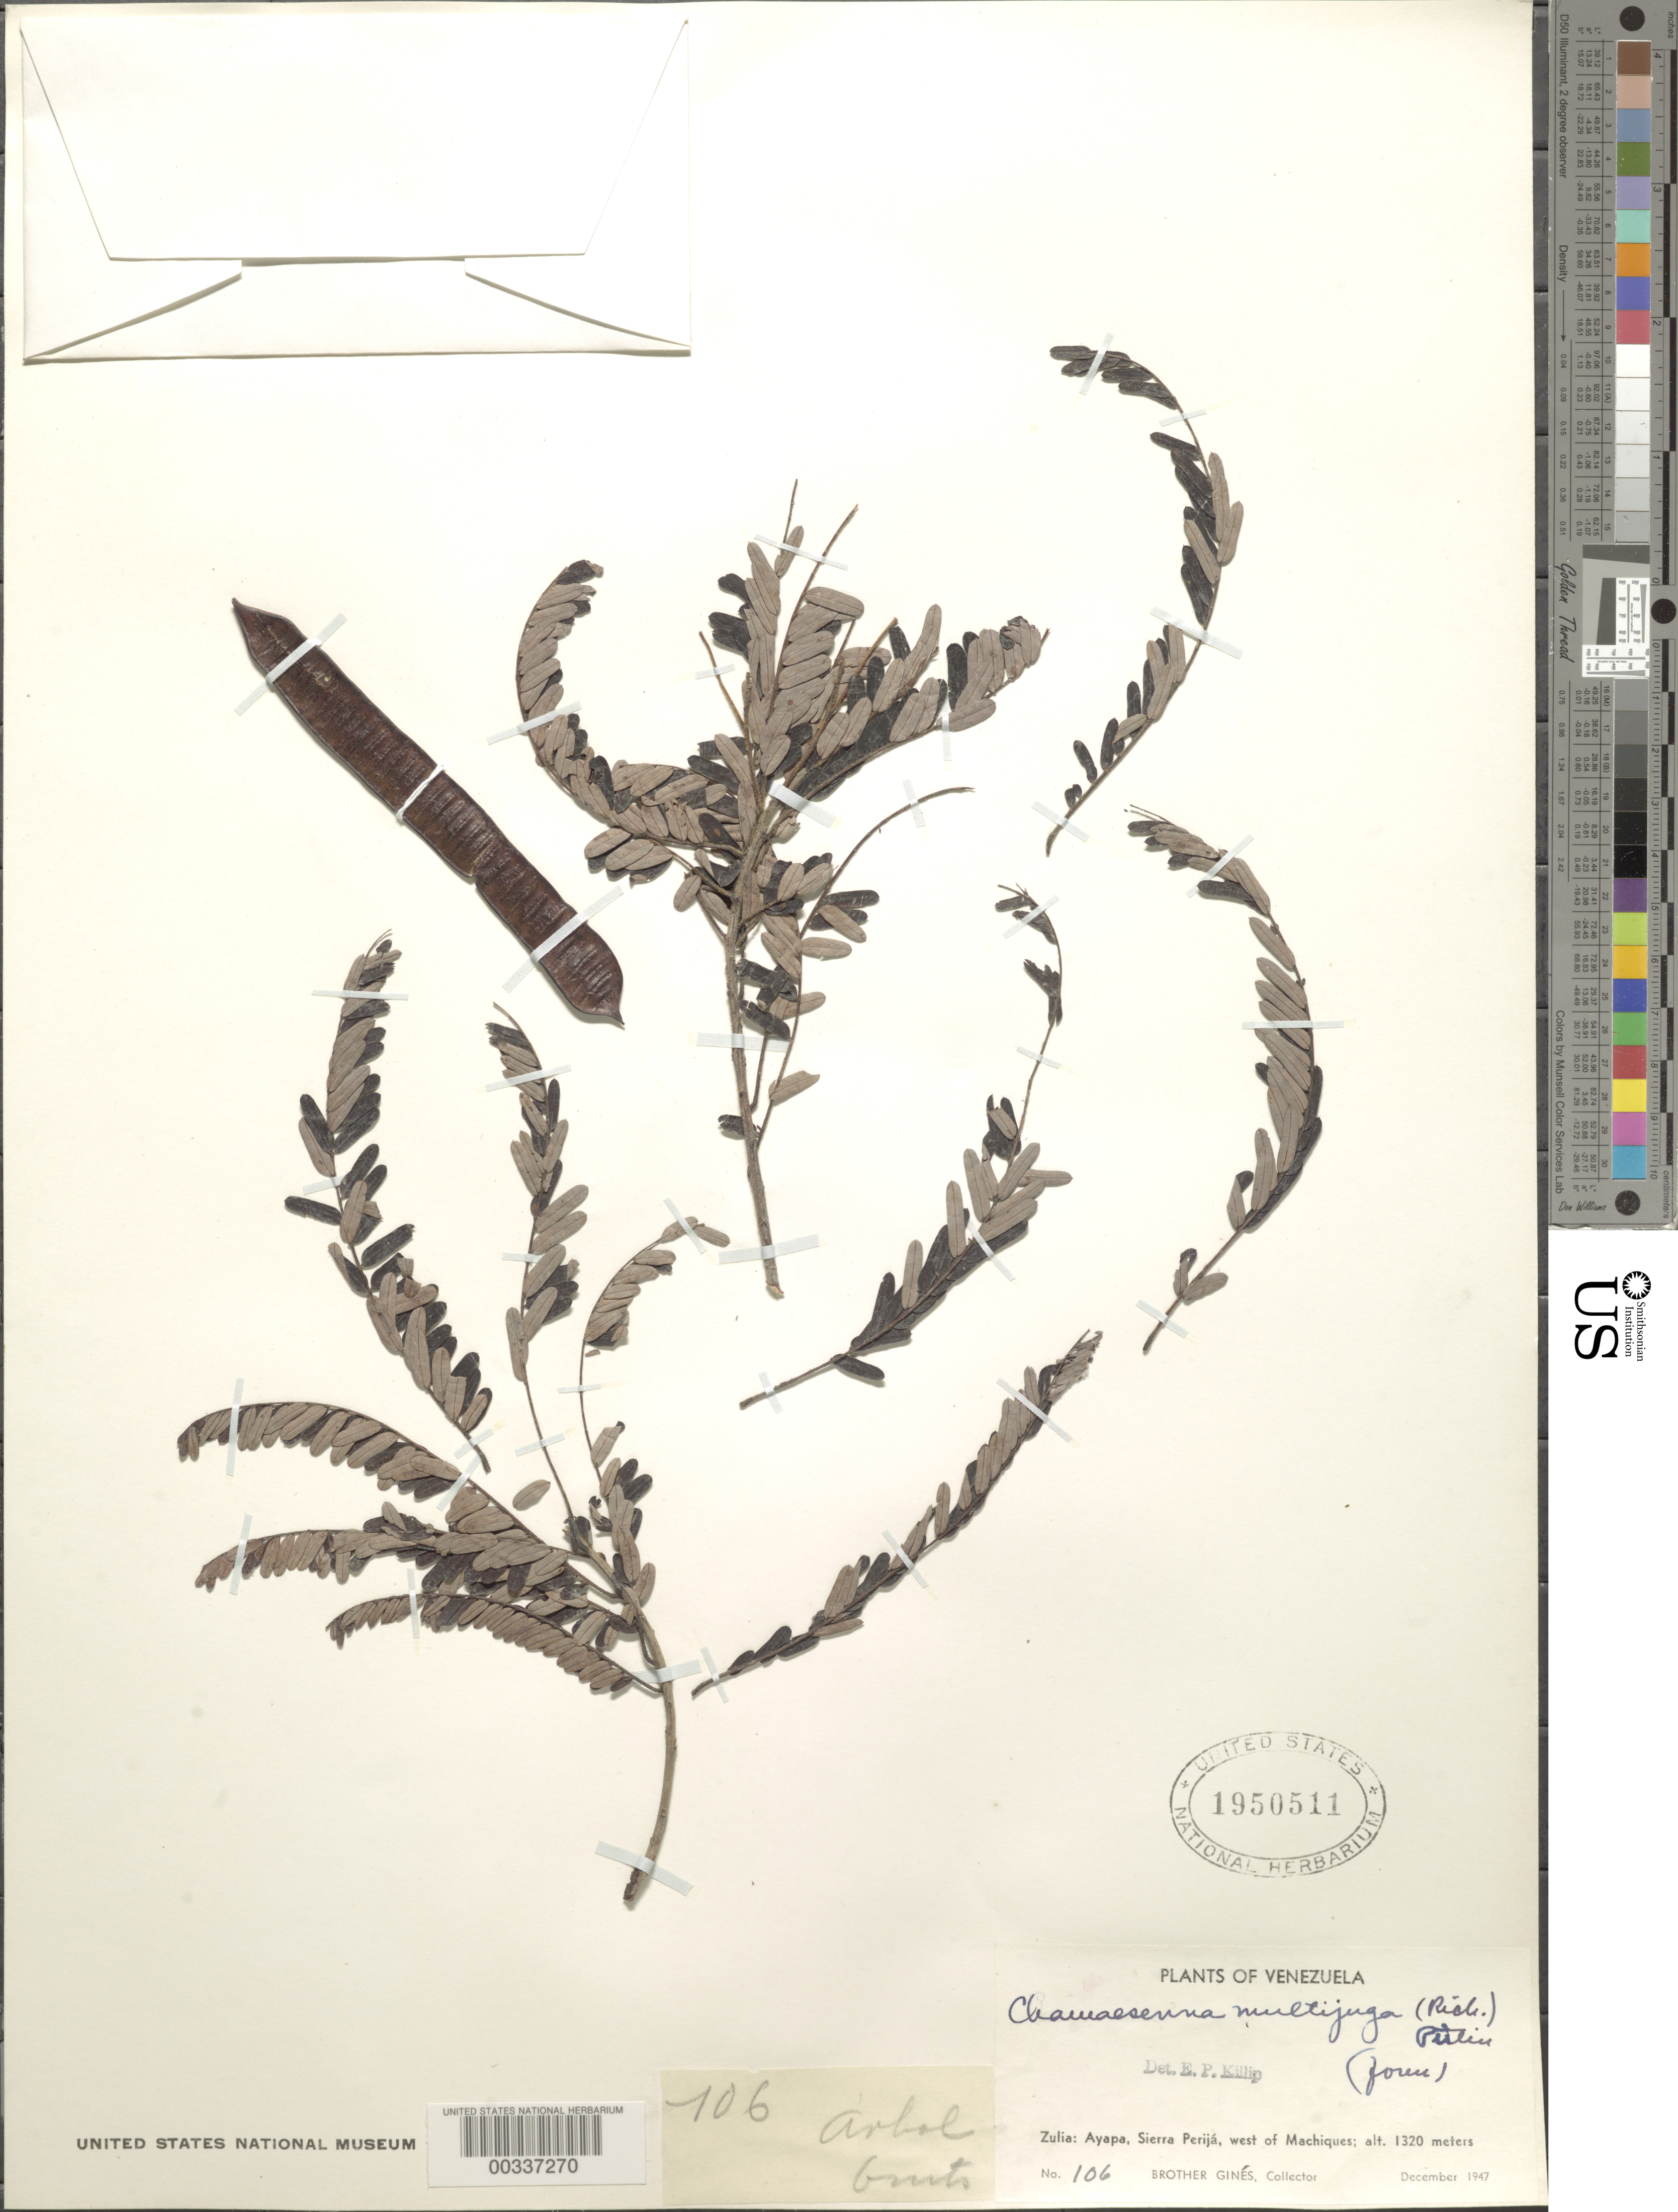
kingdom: Plantae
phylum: Tracheophyta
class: Magnoliopsida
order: Fabales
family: Fabaceae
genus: Senna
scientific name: Senna multijuga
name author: (Rich.) H.S. Irwin & Barneby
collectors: Bro. Gines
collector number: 106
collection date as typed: Dec 1947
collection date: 1947-12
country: Venezuela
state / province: Zulia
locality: Ayapa, sierra perija, w of machiques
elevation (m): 1320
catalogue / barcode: US 1950511